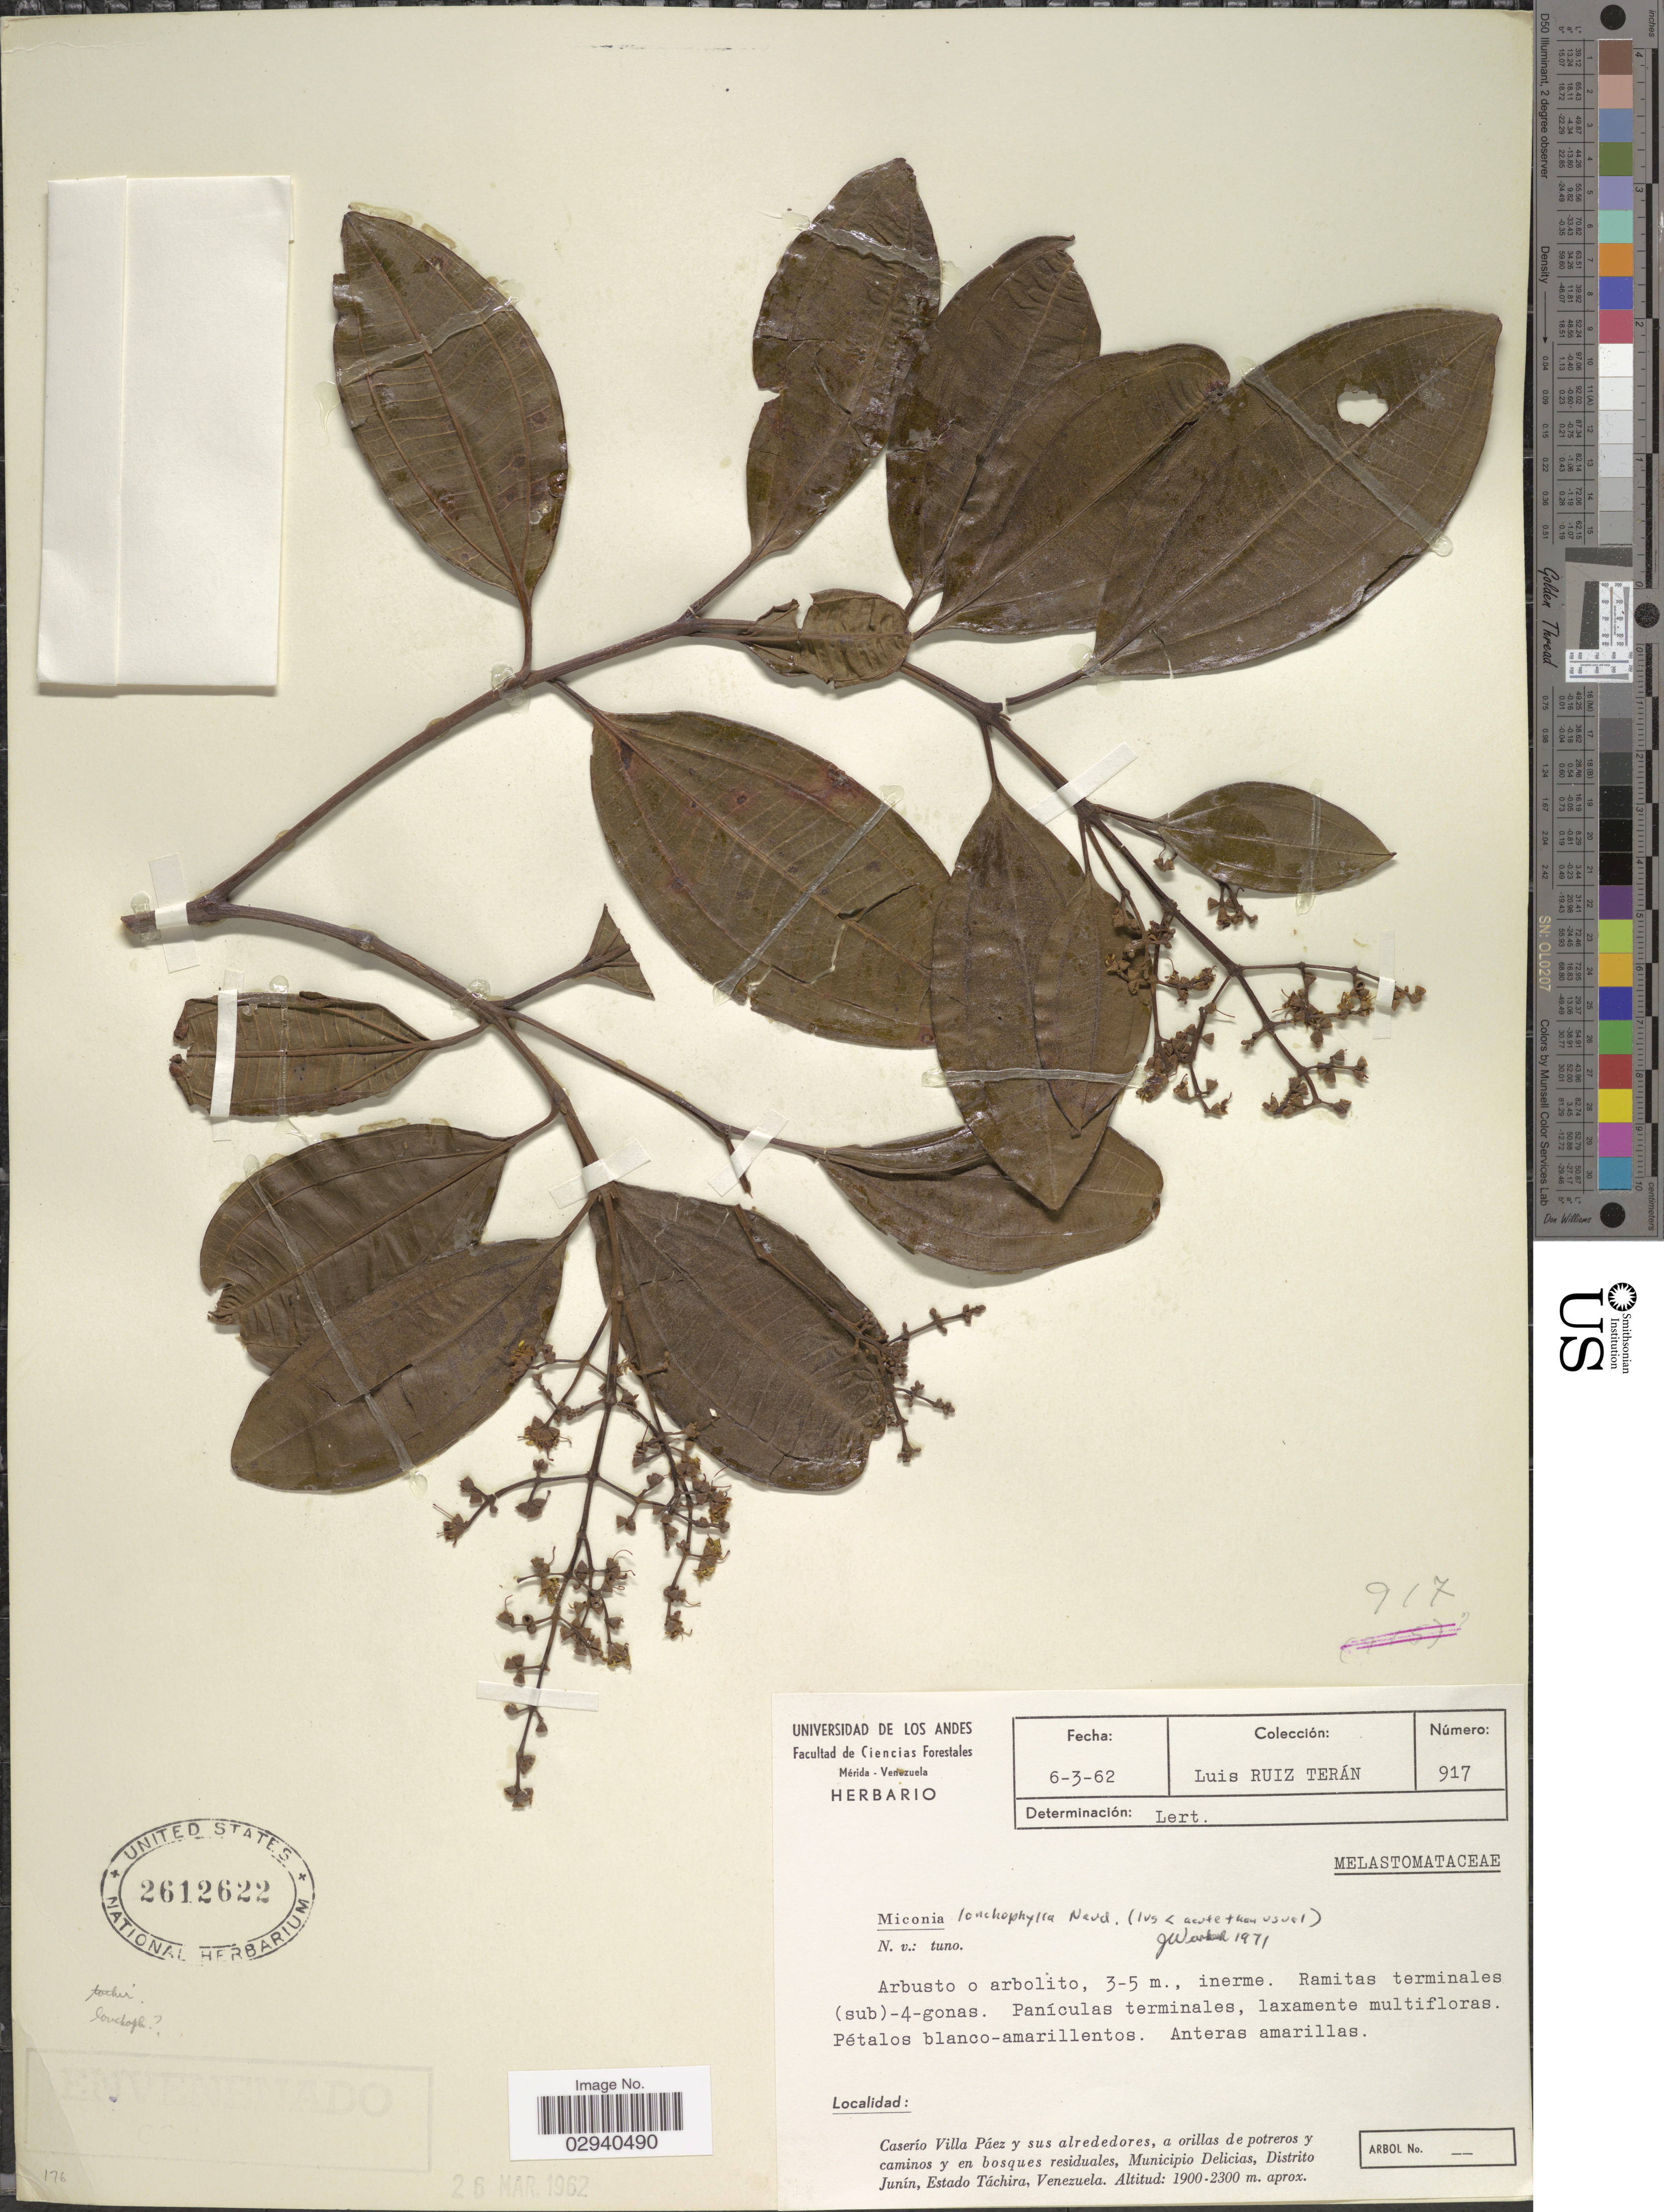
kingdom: Plantae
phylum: Tracheophyta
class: Magnoliopsida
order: Myrtales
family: Melastomataceae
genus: Miconia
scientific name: Miconia lonchophylla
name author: Naudin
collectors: L. Teran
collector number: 917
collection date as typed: Transcribed d/m/y: 6/3/62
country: Venezuela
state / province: Tachira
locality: Caserío Villa Páez y sus alrededores, a orillas de potreros y caminos y en bosques residuales, Municipio Delicias, Distrito Junín.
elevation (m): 1900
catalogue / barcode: US 2612622